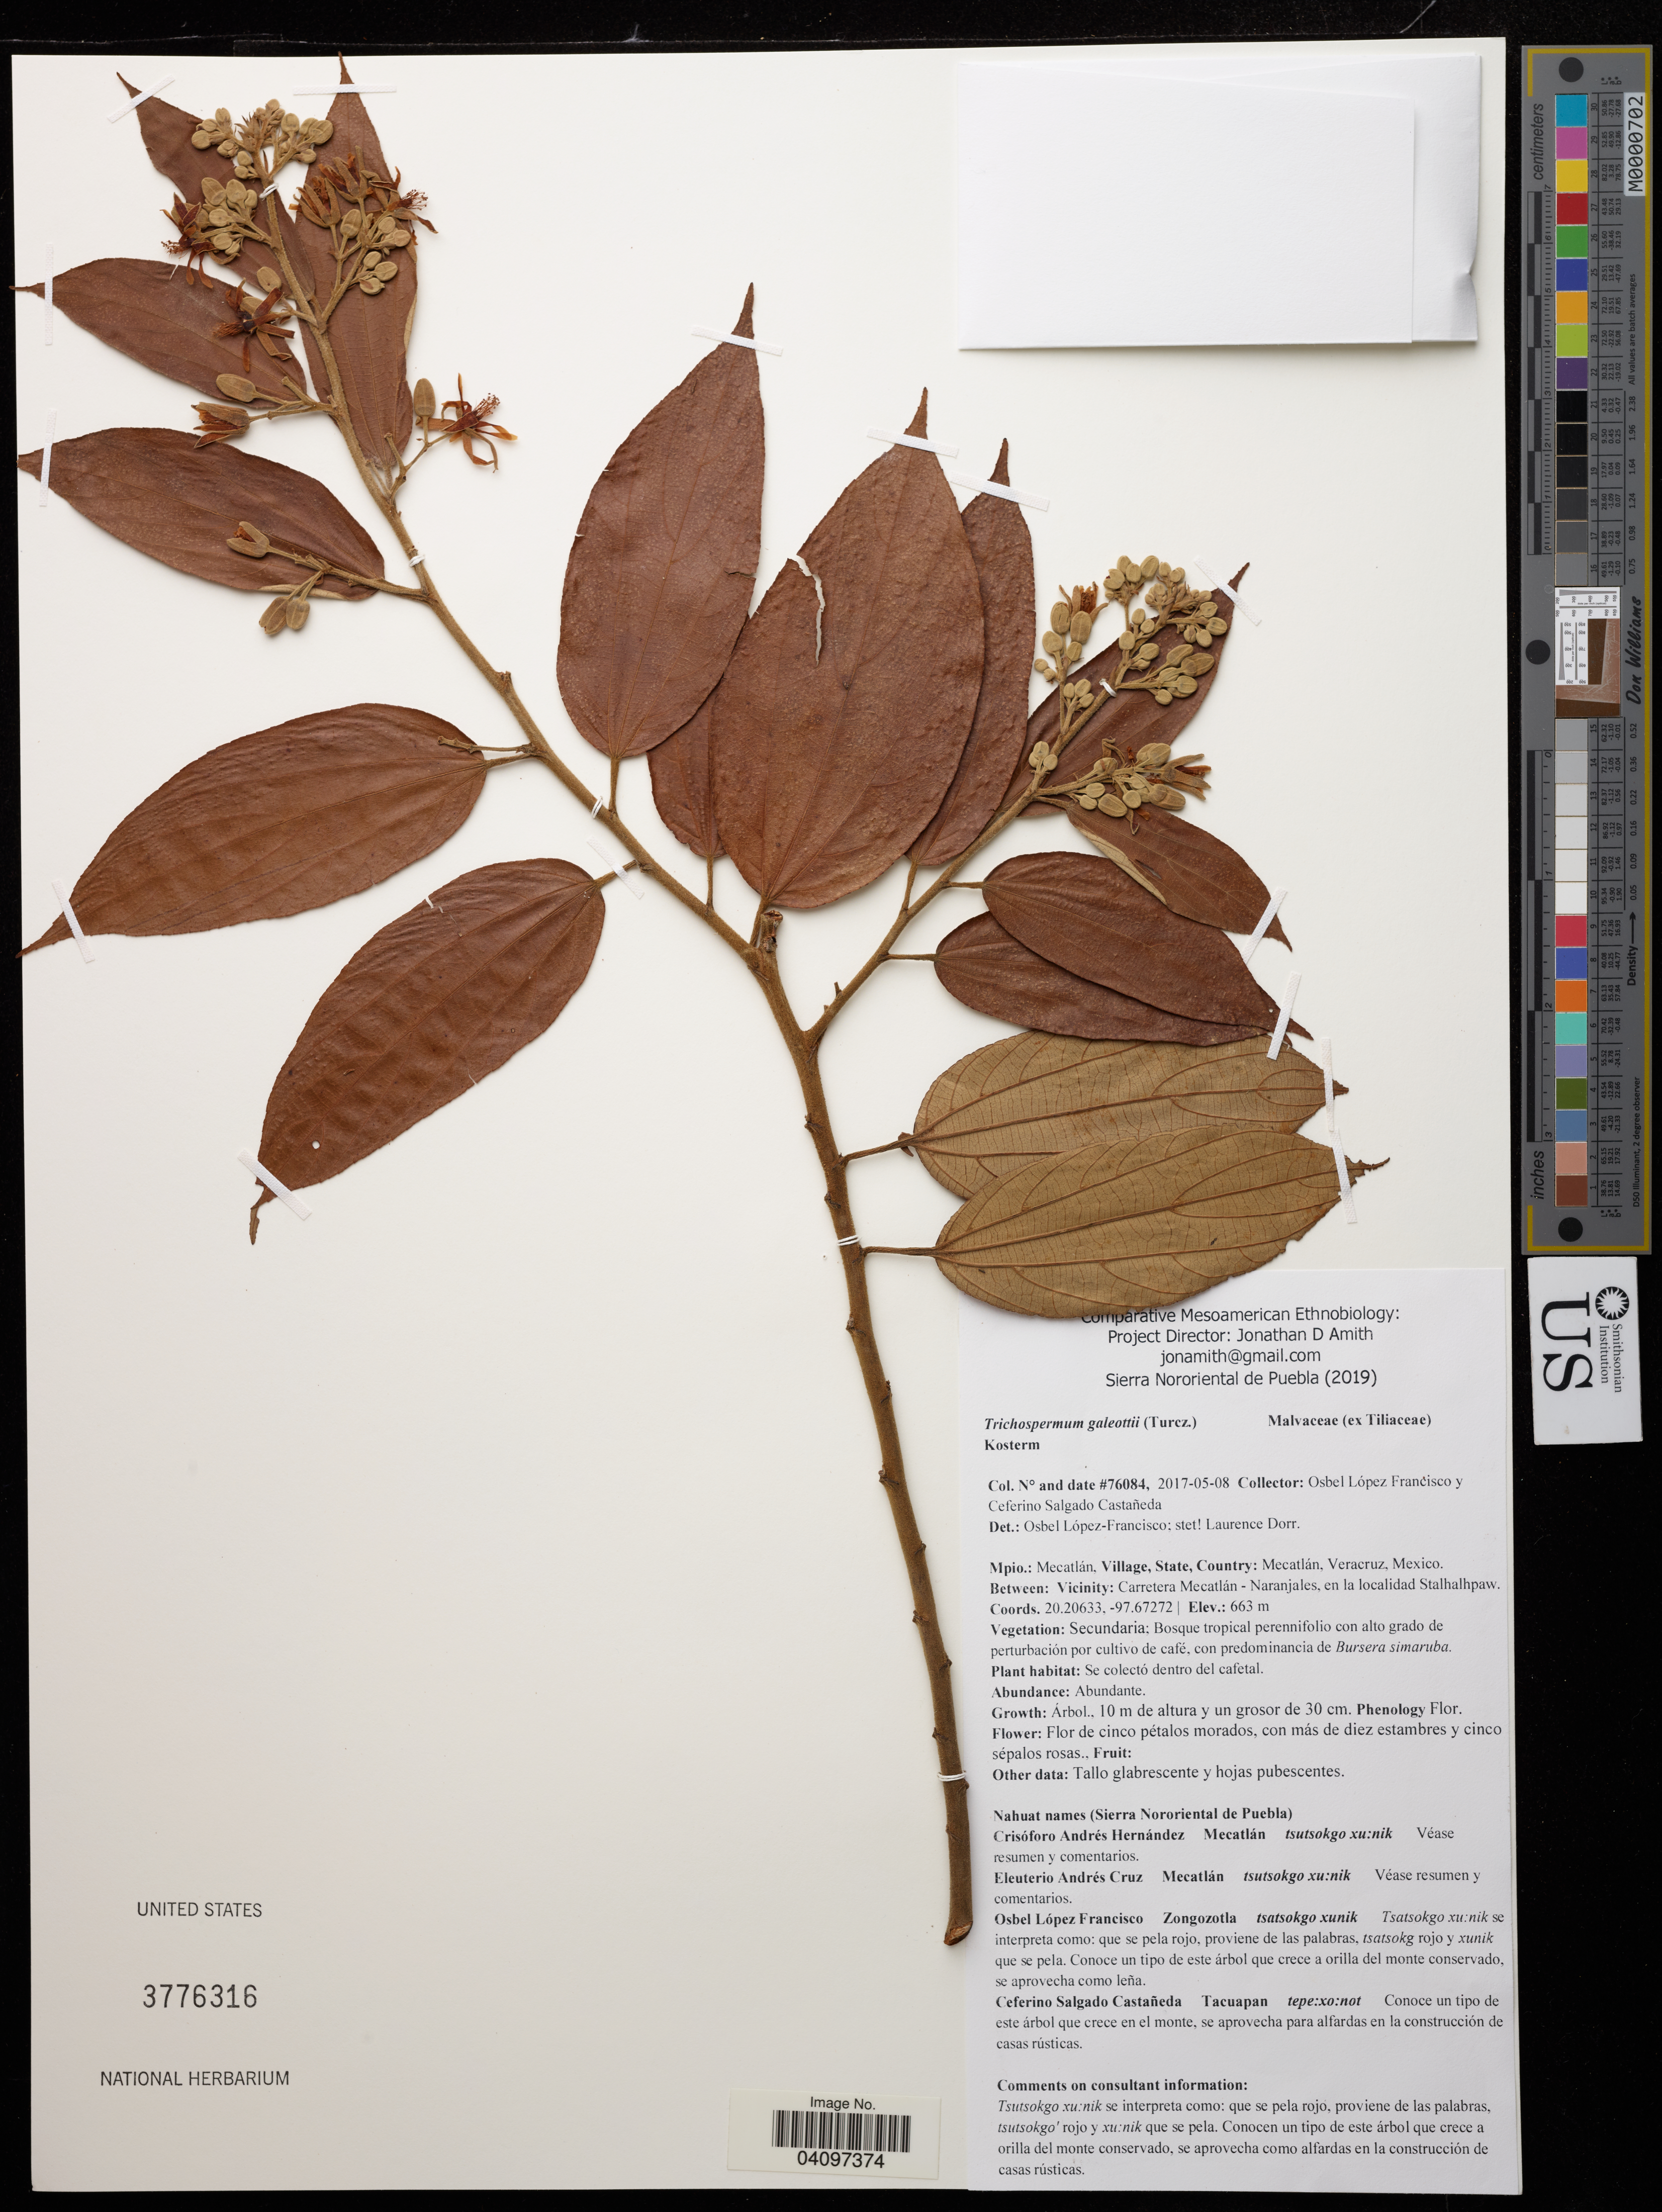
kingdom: Plantae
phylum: Tracheophyta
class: Magnoliopsida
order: Malvales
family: Malvaceae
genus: Trichospermum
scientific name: Trichospermum galeottii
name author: (Turcz.) Kosterm.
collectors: O. Lopez Francisco & C. Salgado Castañeda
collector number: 76084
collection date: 2017-05-08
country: Mexico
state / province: Veracruz Llave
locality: Mpio.: Mecatlán, Mecatlán. Vicinity: Carretera Mecatlán - Naranjales, en la localidad Stalhalhpaw.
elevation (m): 663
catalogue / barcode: US 3776316